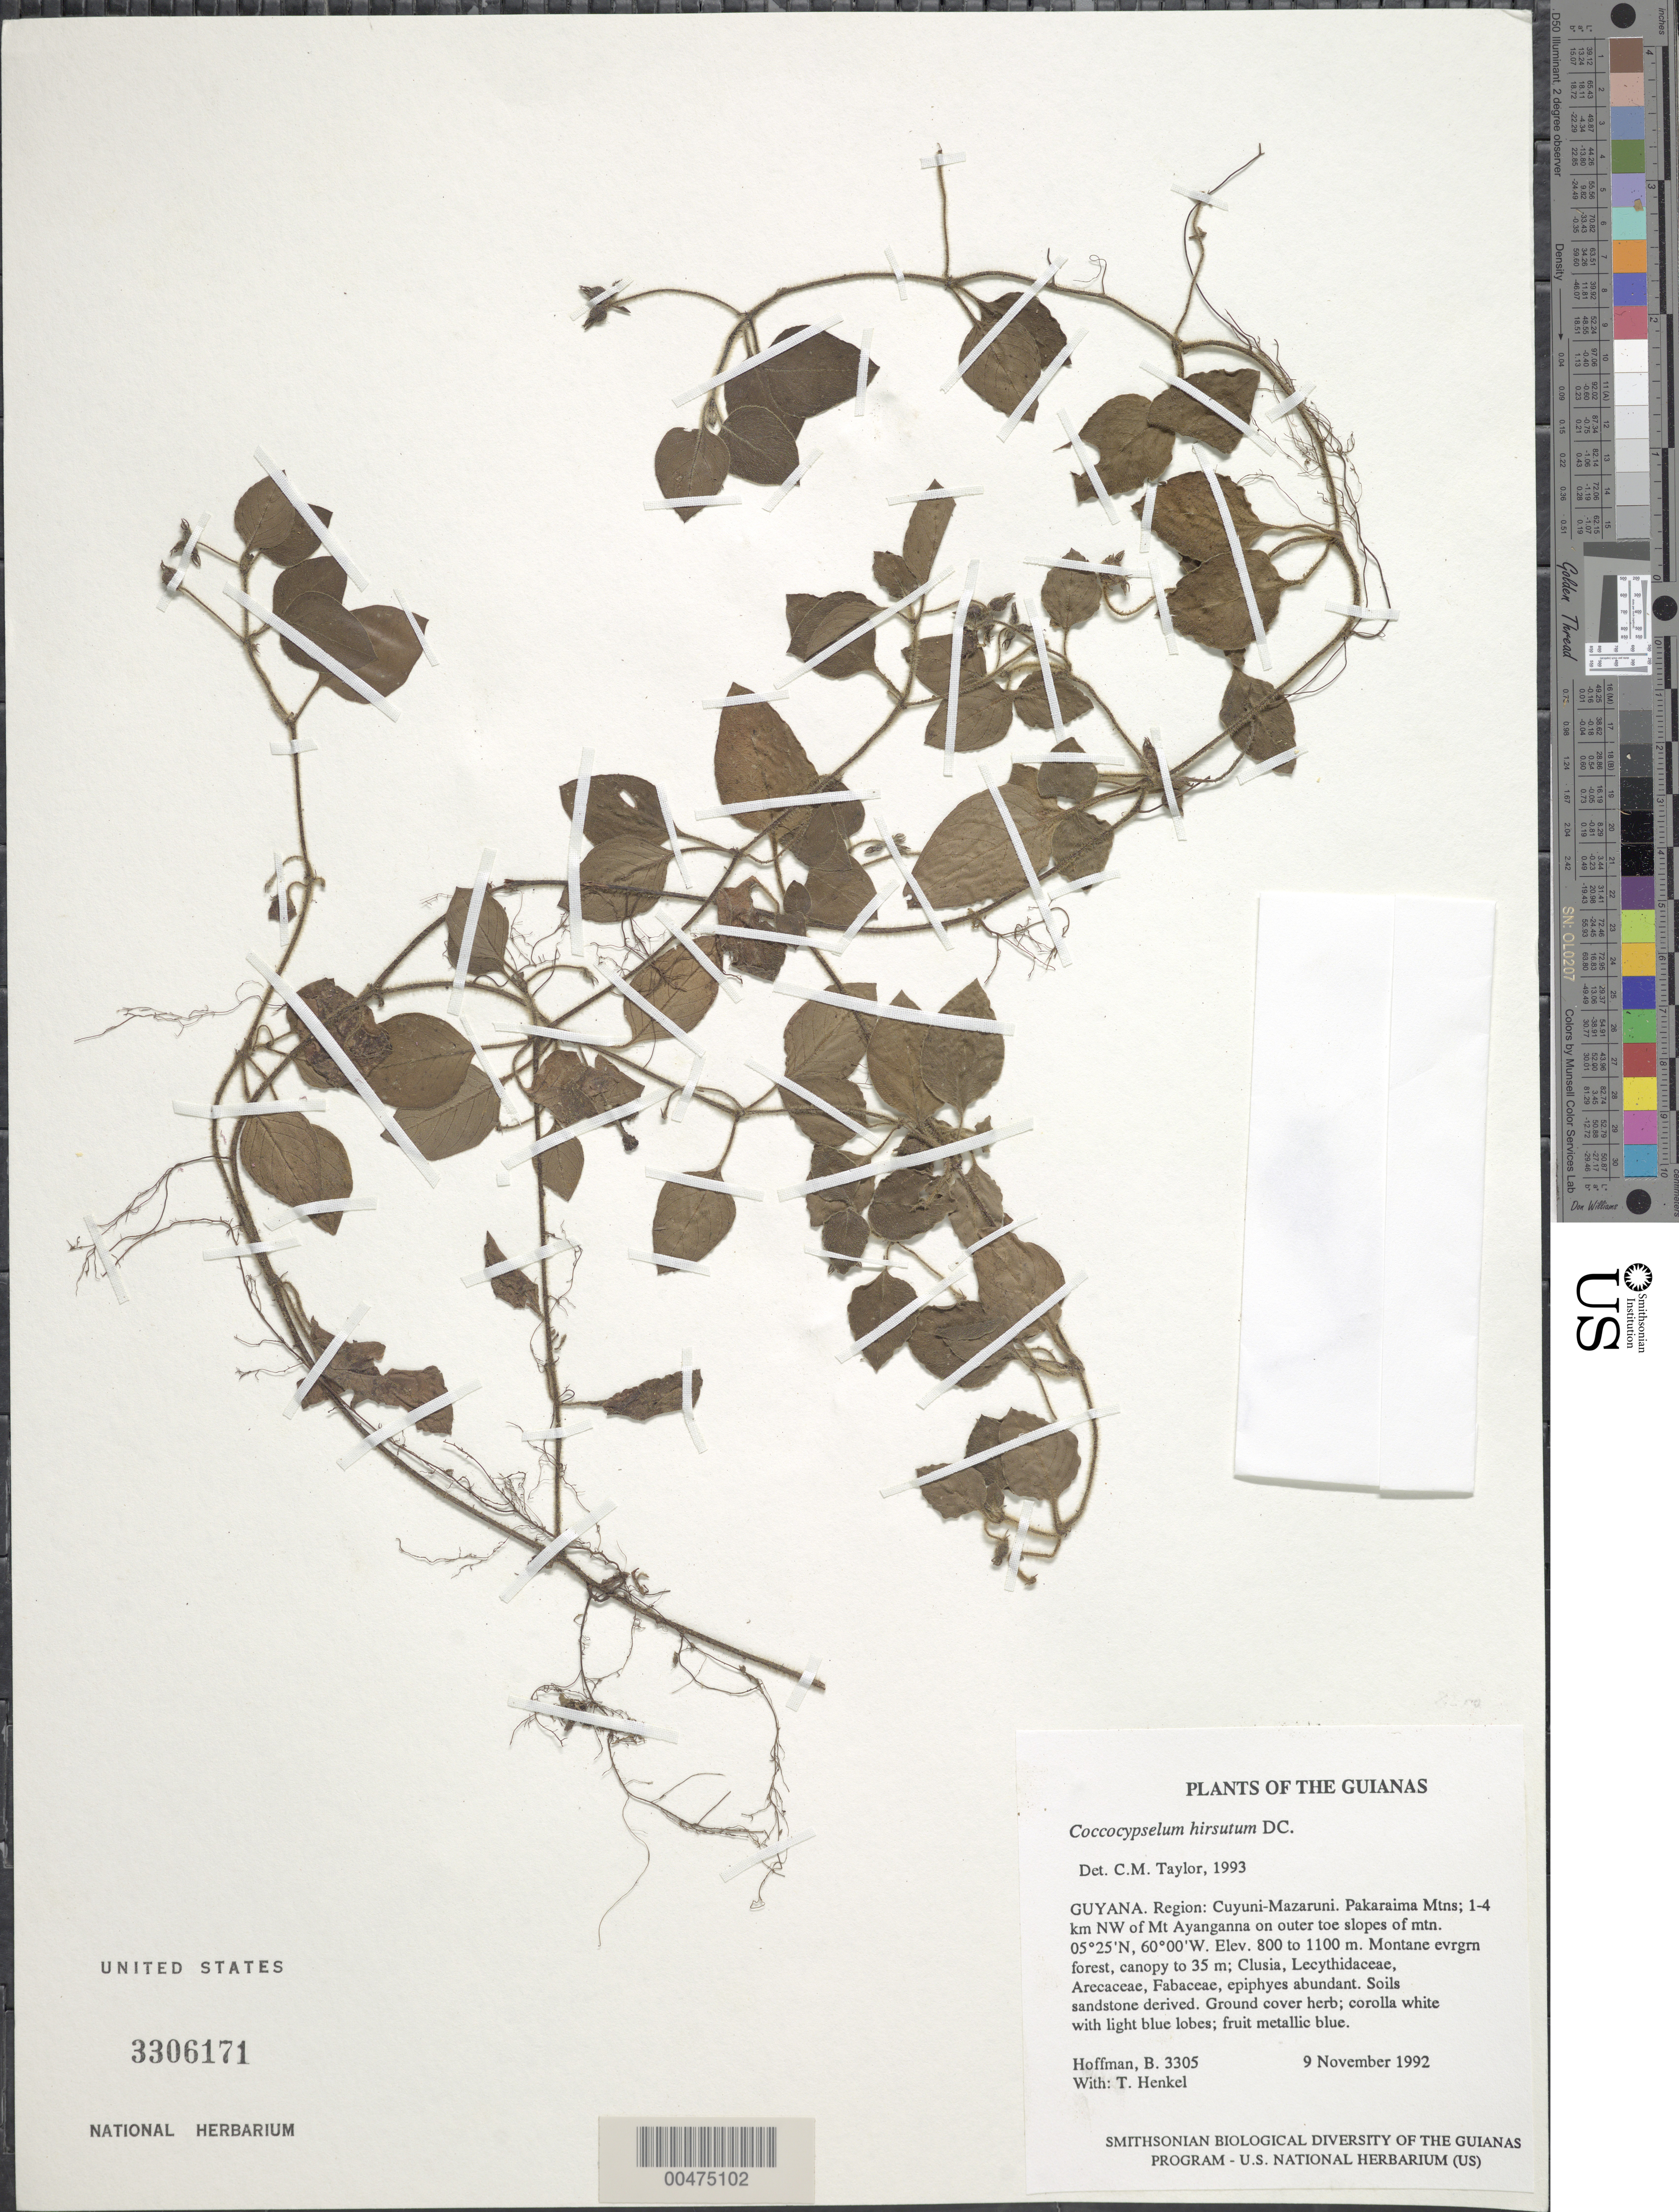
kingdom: Plantae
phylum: Tracheophyta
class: Magnoliopsida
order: Gentianales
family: Rubiaceae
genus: Coccocypselum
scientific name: Coccocypselum hirsutum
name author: Bartl. ex DC.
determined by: Taylor, Charlotte M.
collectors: B. Hoffman & T. Henkel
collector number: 3305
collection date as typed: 9 November 1992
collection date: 1992-11-09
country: Guyana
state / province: Cuyuni-Mazaruni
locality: Pakaraima Mountains; 1-4 km NW of Mt. Ayanganna on outer toe slopes of mountain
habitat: Montane evrgrn forest, canopy to 35 m; Clusia, Lecythidaceae, Arecaceae, Fabaceae, epiphyes abundant. Soils sandstone derived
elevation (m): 800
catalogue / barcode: US 3306171